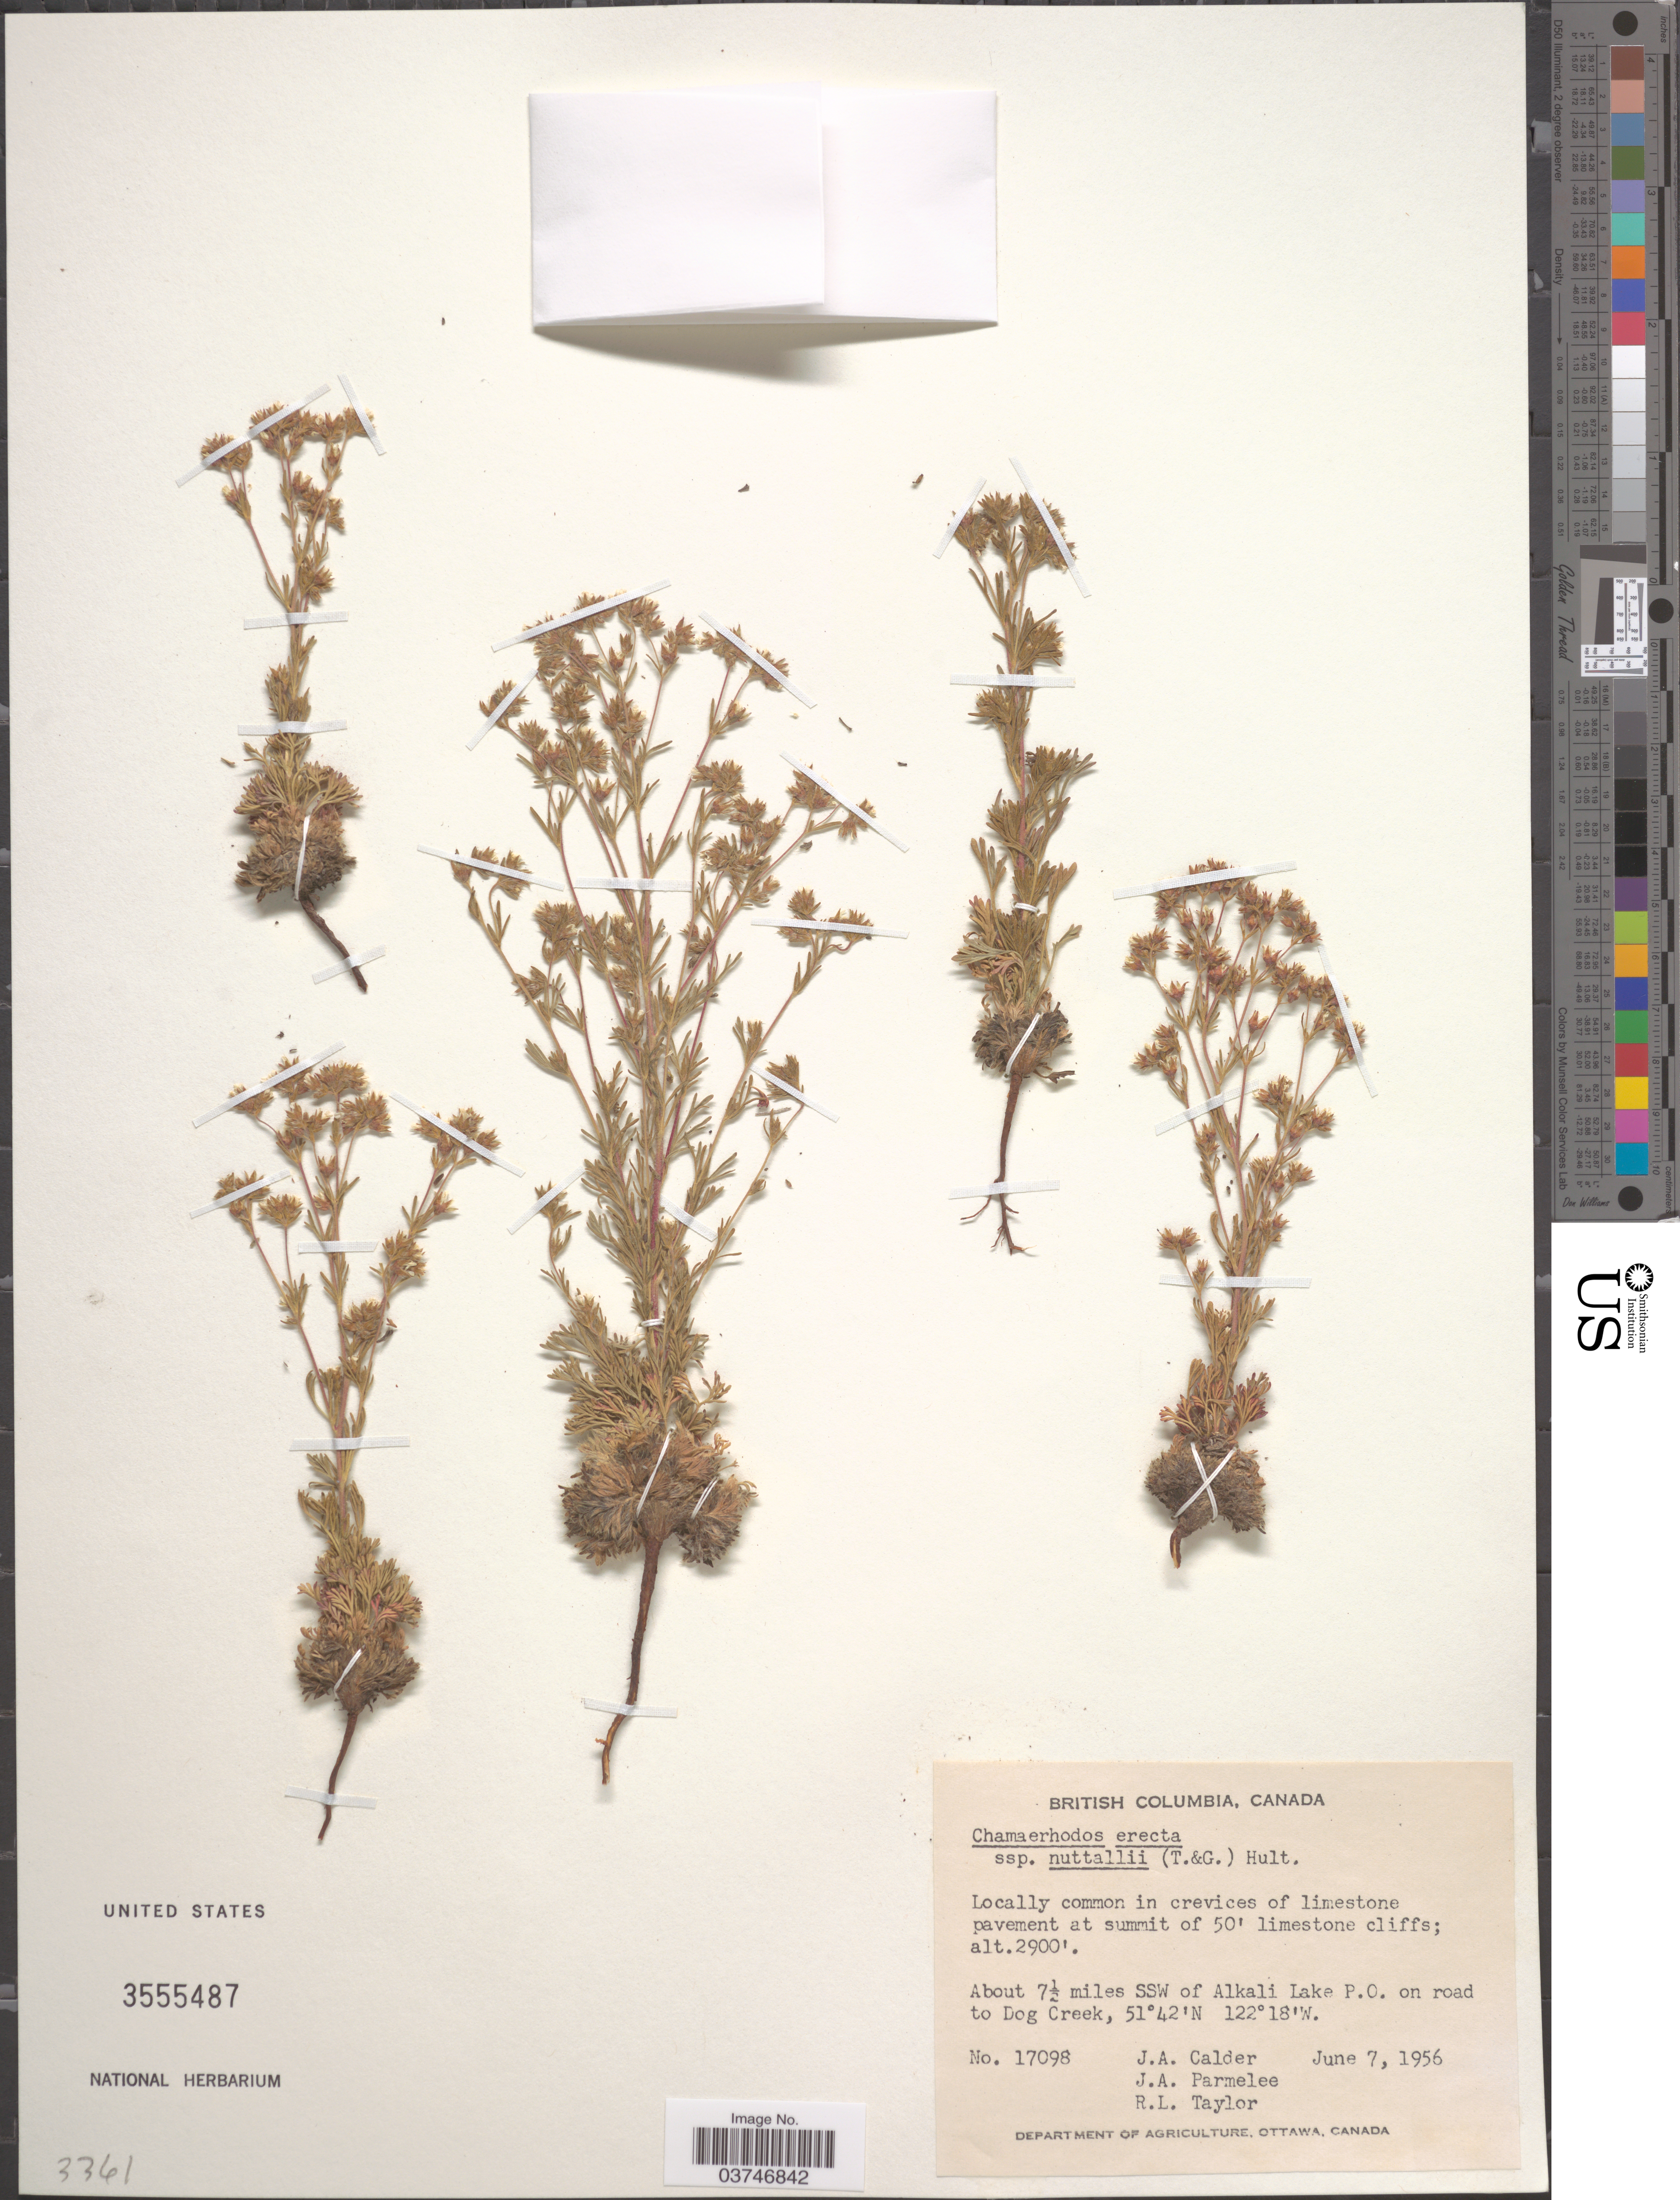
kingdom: Plantae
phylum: Tracheophyta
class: Magnoliopsida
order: Rosales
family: Rosaceae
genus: Chamaerhodos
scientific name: Chamaerhodos erecta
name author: (L.) Bunge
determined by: U.S. National Herbarium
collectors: J. A. Calder, J. A. Parmelee & R. Taylor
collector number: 17098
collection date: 1956-06-07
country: Canada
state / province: British Columbia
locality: About 7½ miles SSW of Alkali Lake P.O. on road to Dog Creek.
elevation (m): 884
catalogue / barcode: US 3555487